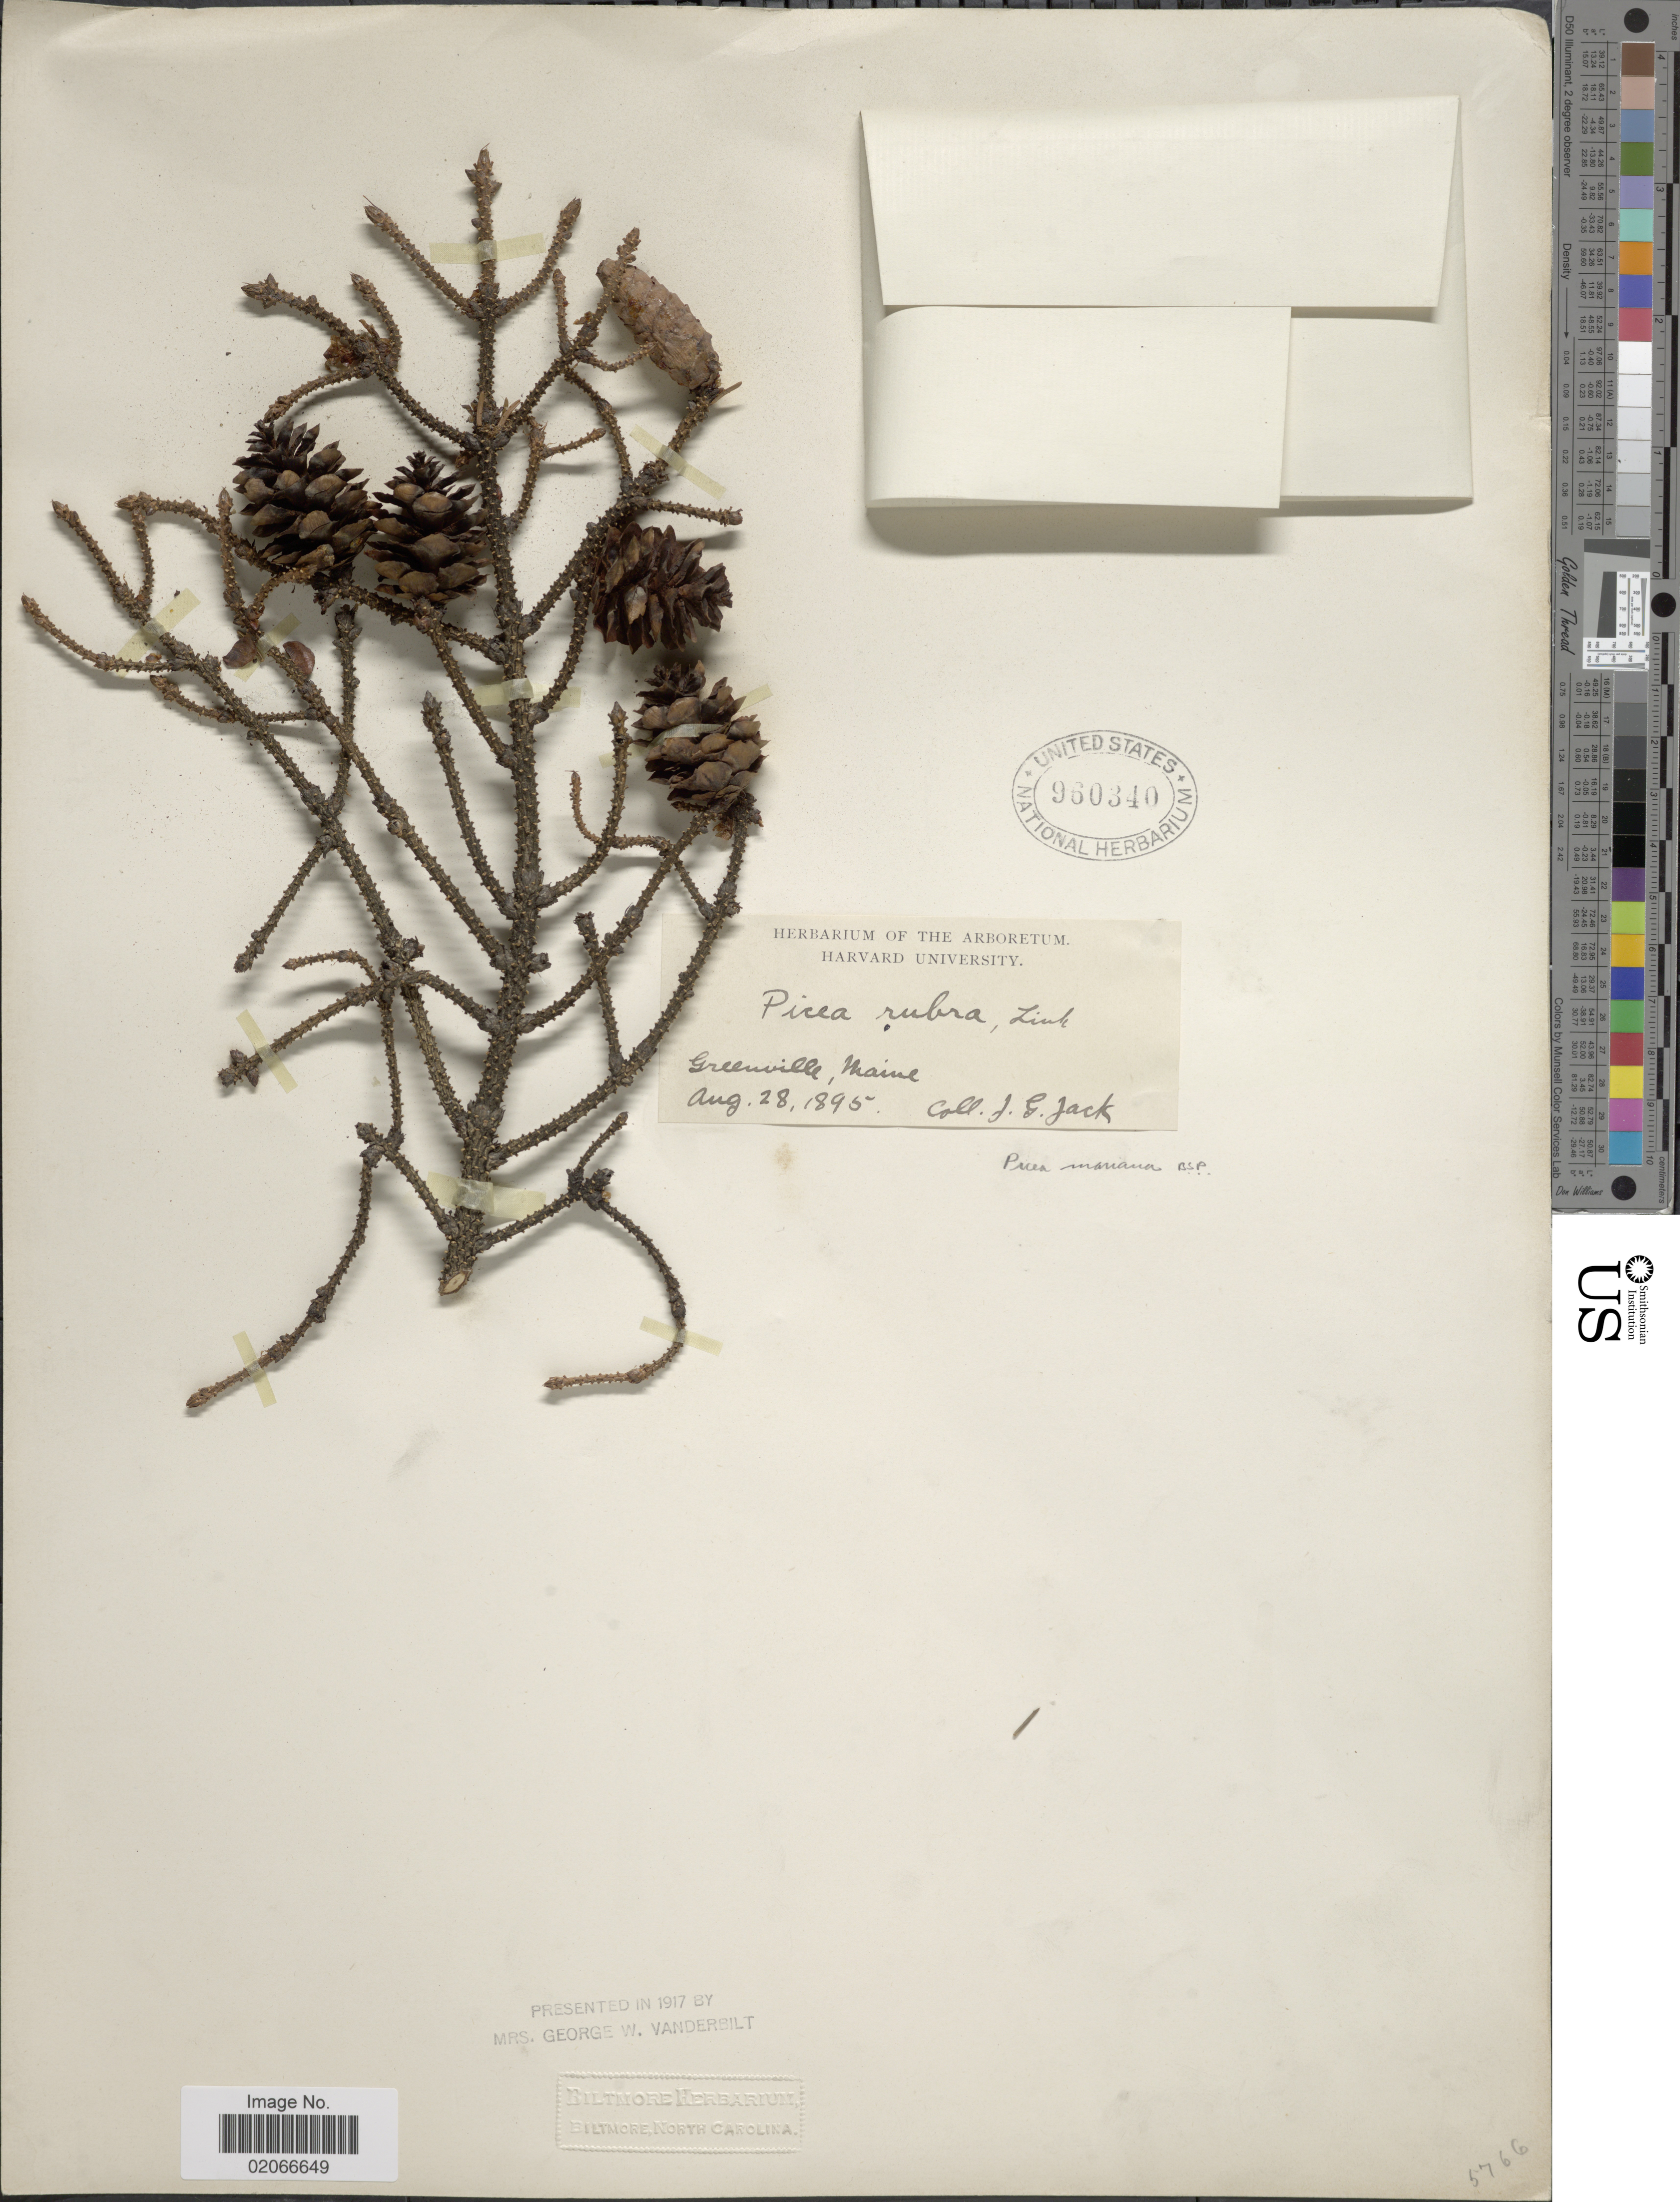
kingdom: Plantae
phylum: Tracheophyta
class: Pinopsida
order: Pinales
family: Pinaceae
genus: Picea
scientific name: Picea mariana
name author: (Mill.) Britton, Stearns & Poggenb.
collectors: J. G. Jack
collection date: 1895-08-28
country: United States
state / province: Maine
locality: Greenville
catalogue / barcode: US 960340